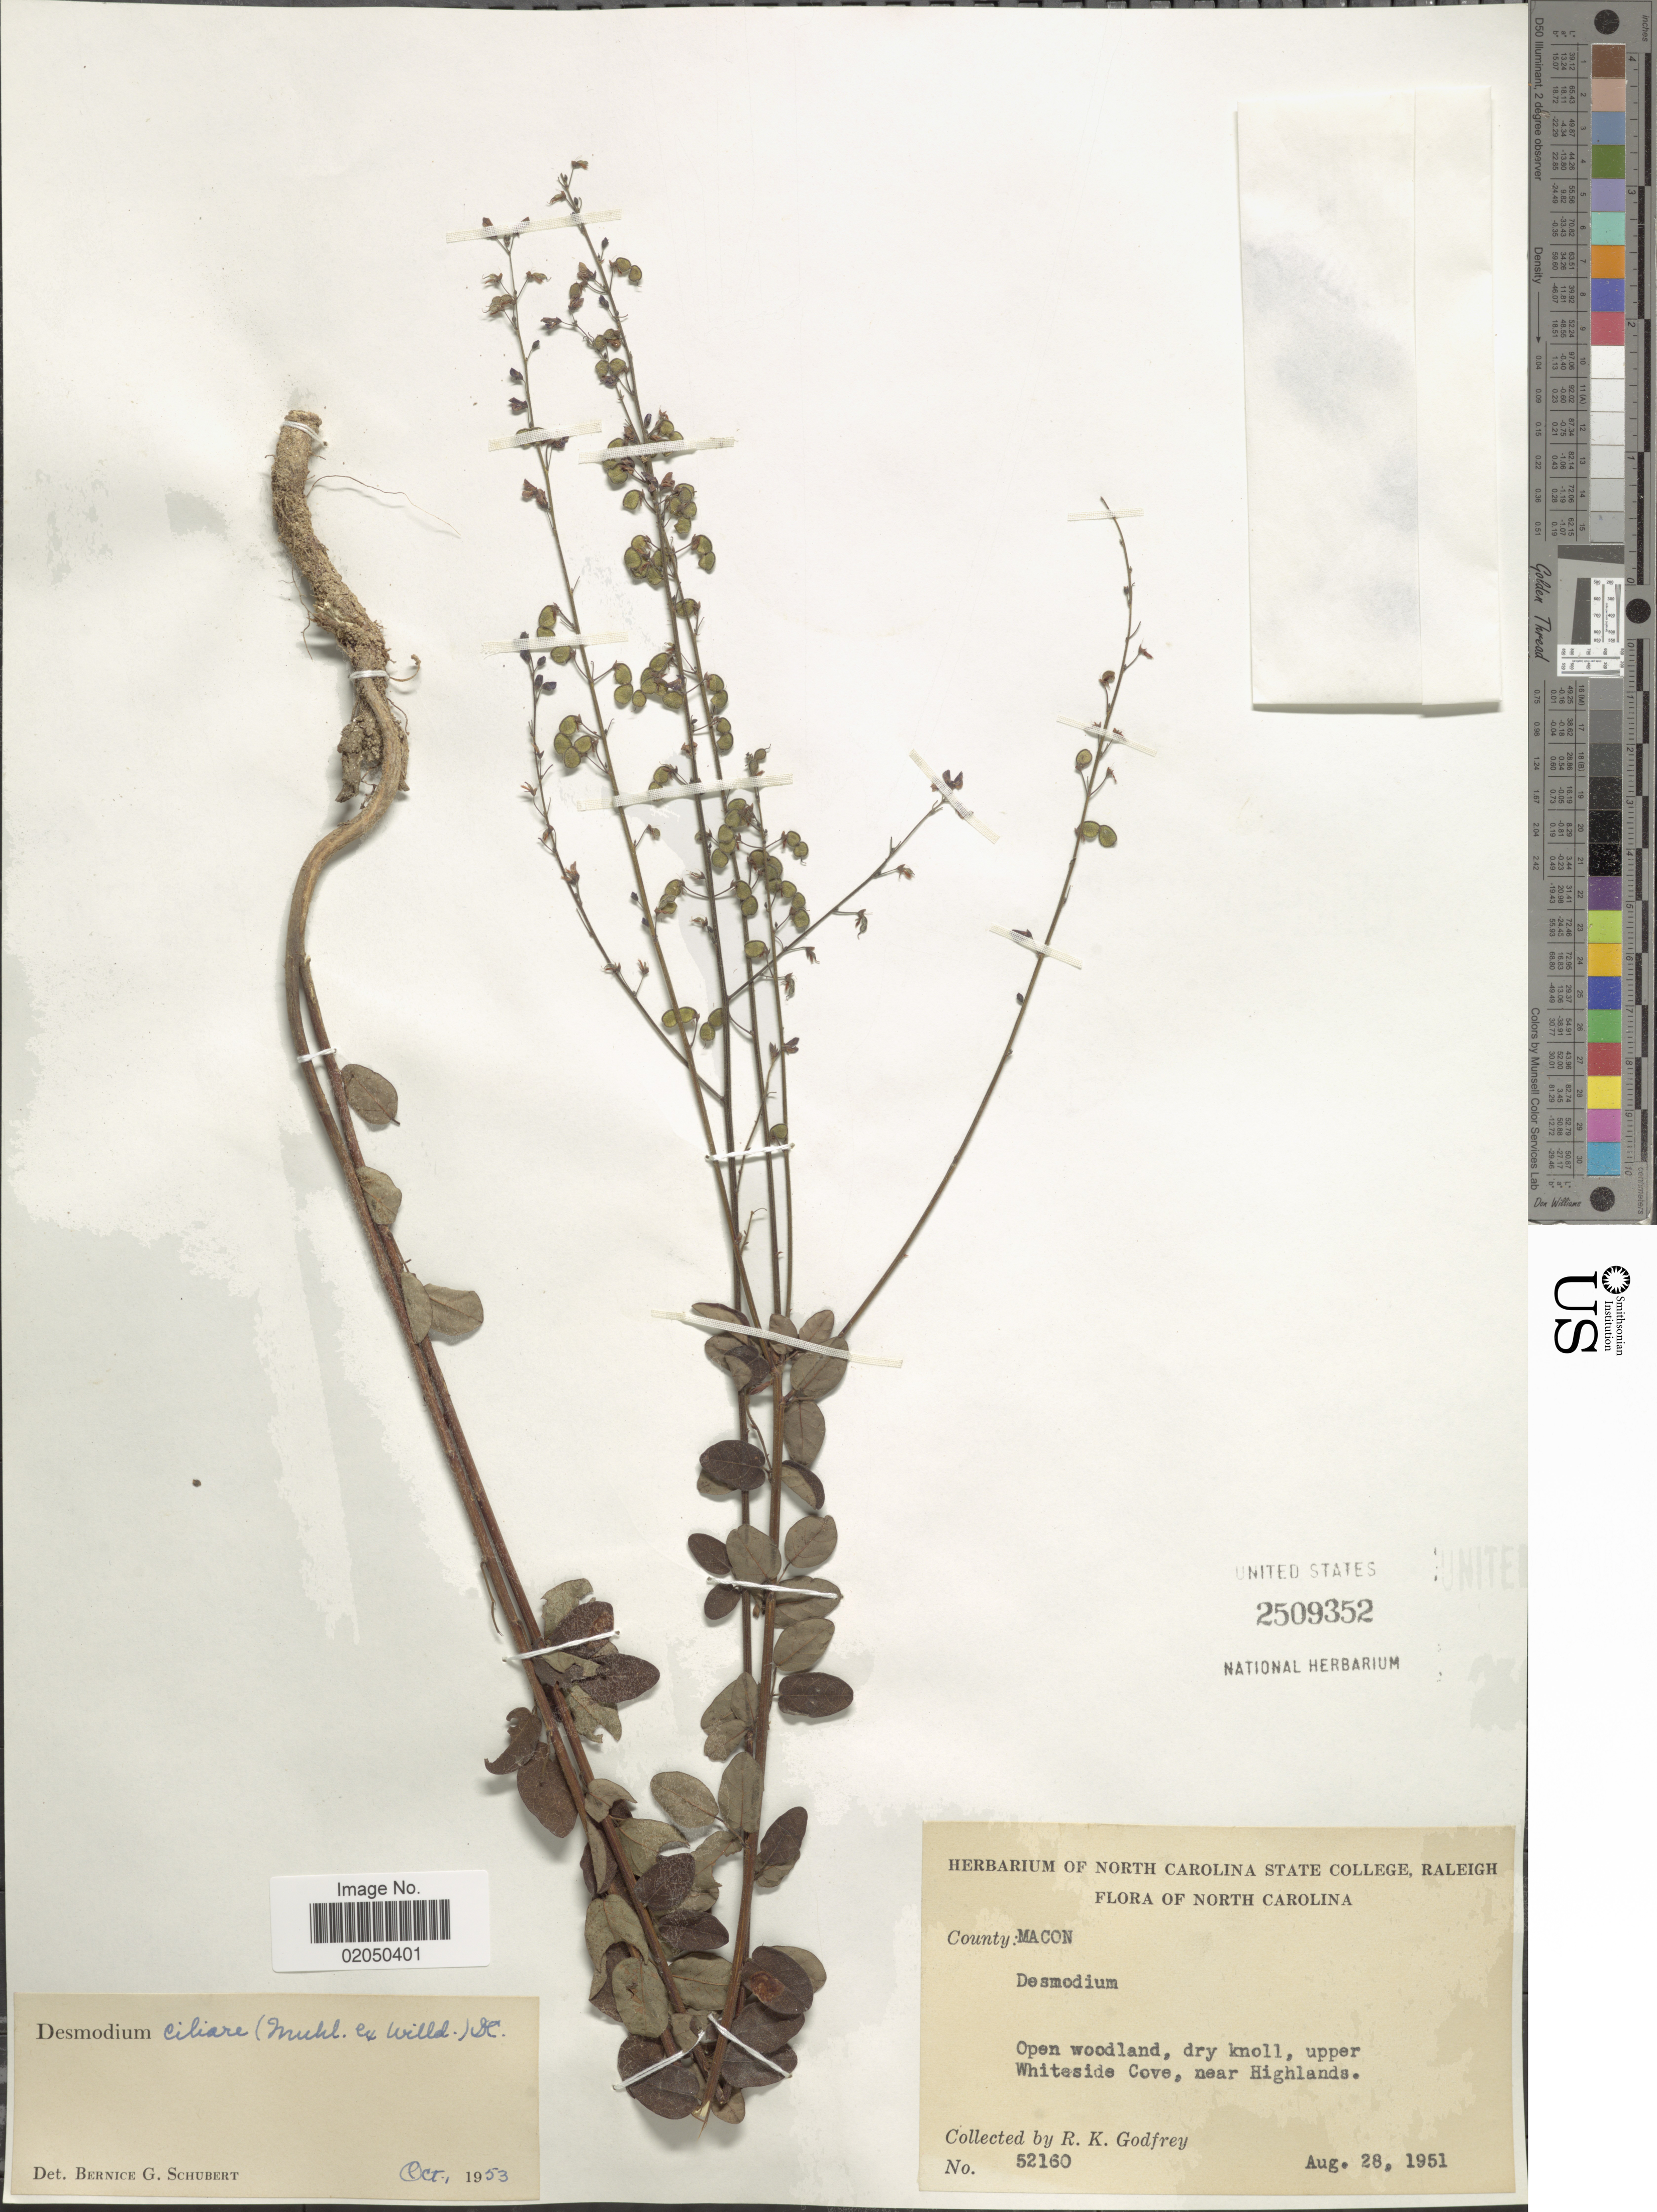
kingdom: Plantae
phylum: Tracheophyta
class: Magnoliopsida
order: Fabales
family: Fabaceae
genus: Desmodium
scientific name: Desmodium ciliare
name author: (Muhl. ex Willd.) DC.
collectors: R. K. Godfrey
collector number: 52160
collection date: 1951-08-28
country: United States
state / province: North Carolina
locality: County: Macon, upper Whiteside Cove, near Highlands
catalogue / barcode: US 2509352